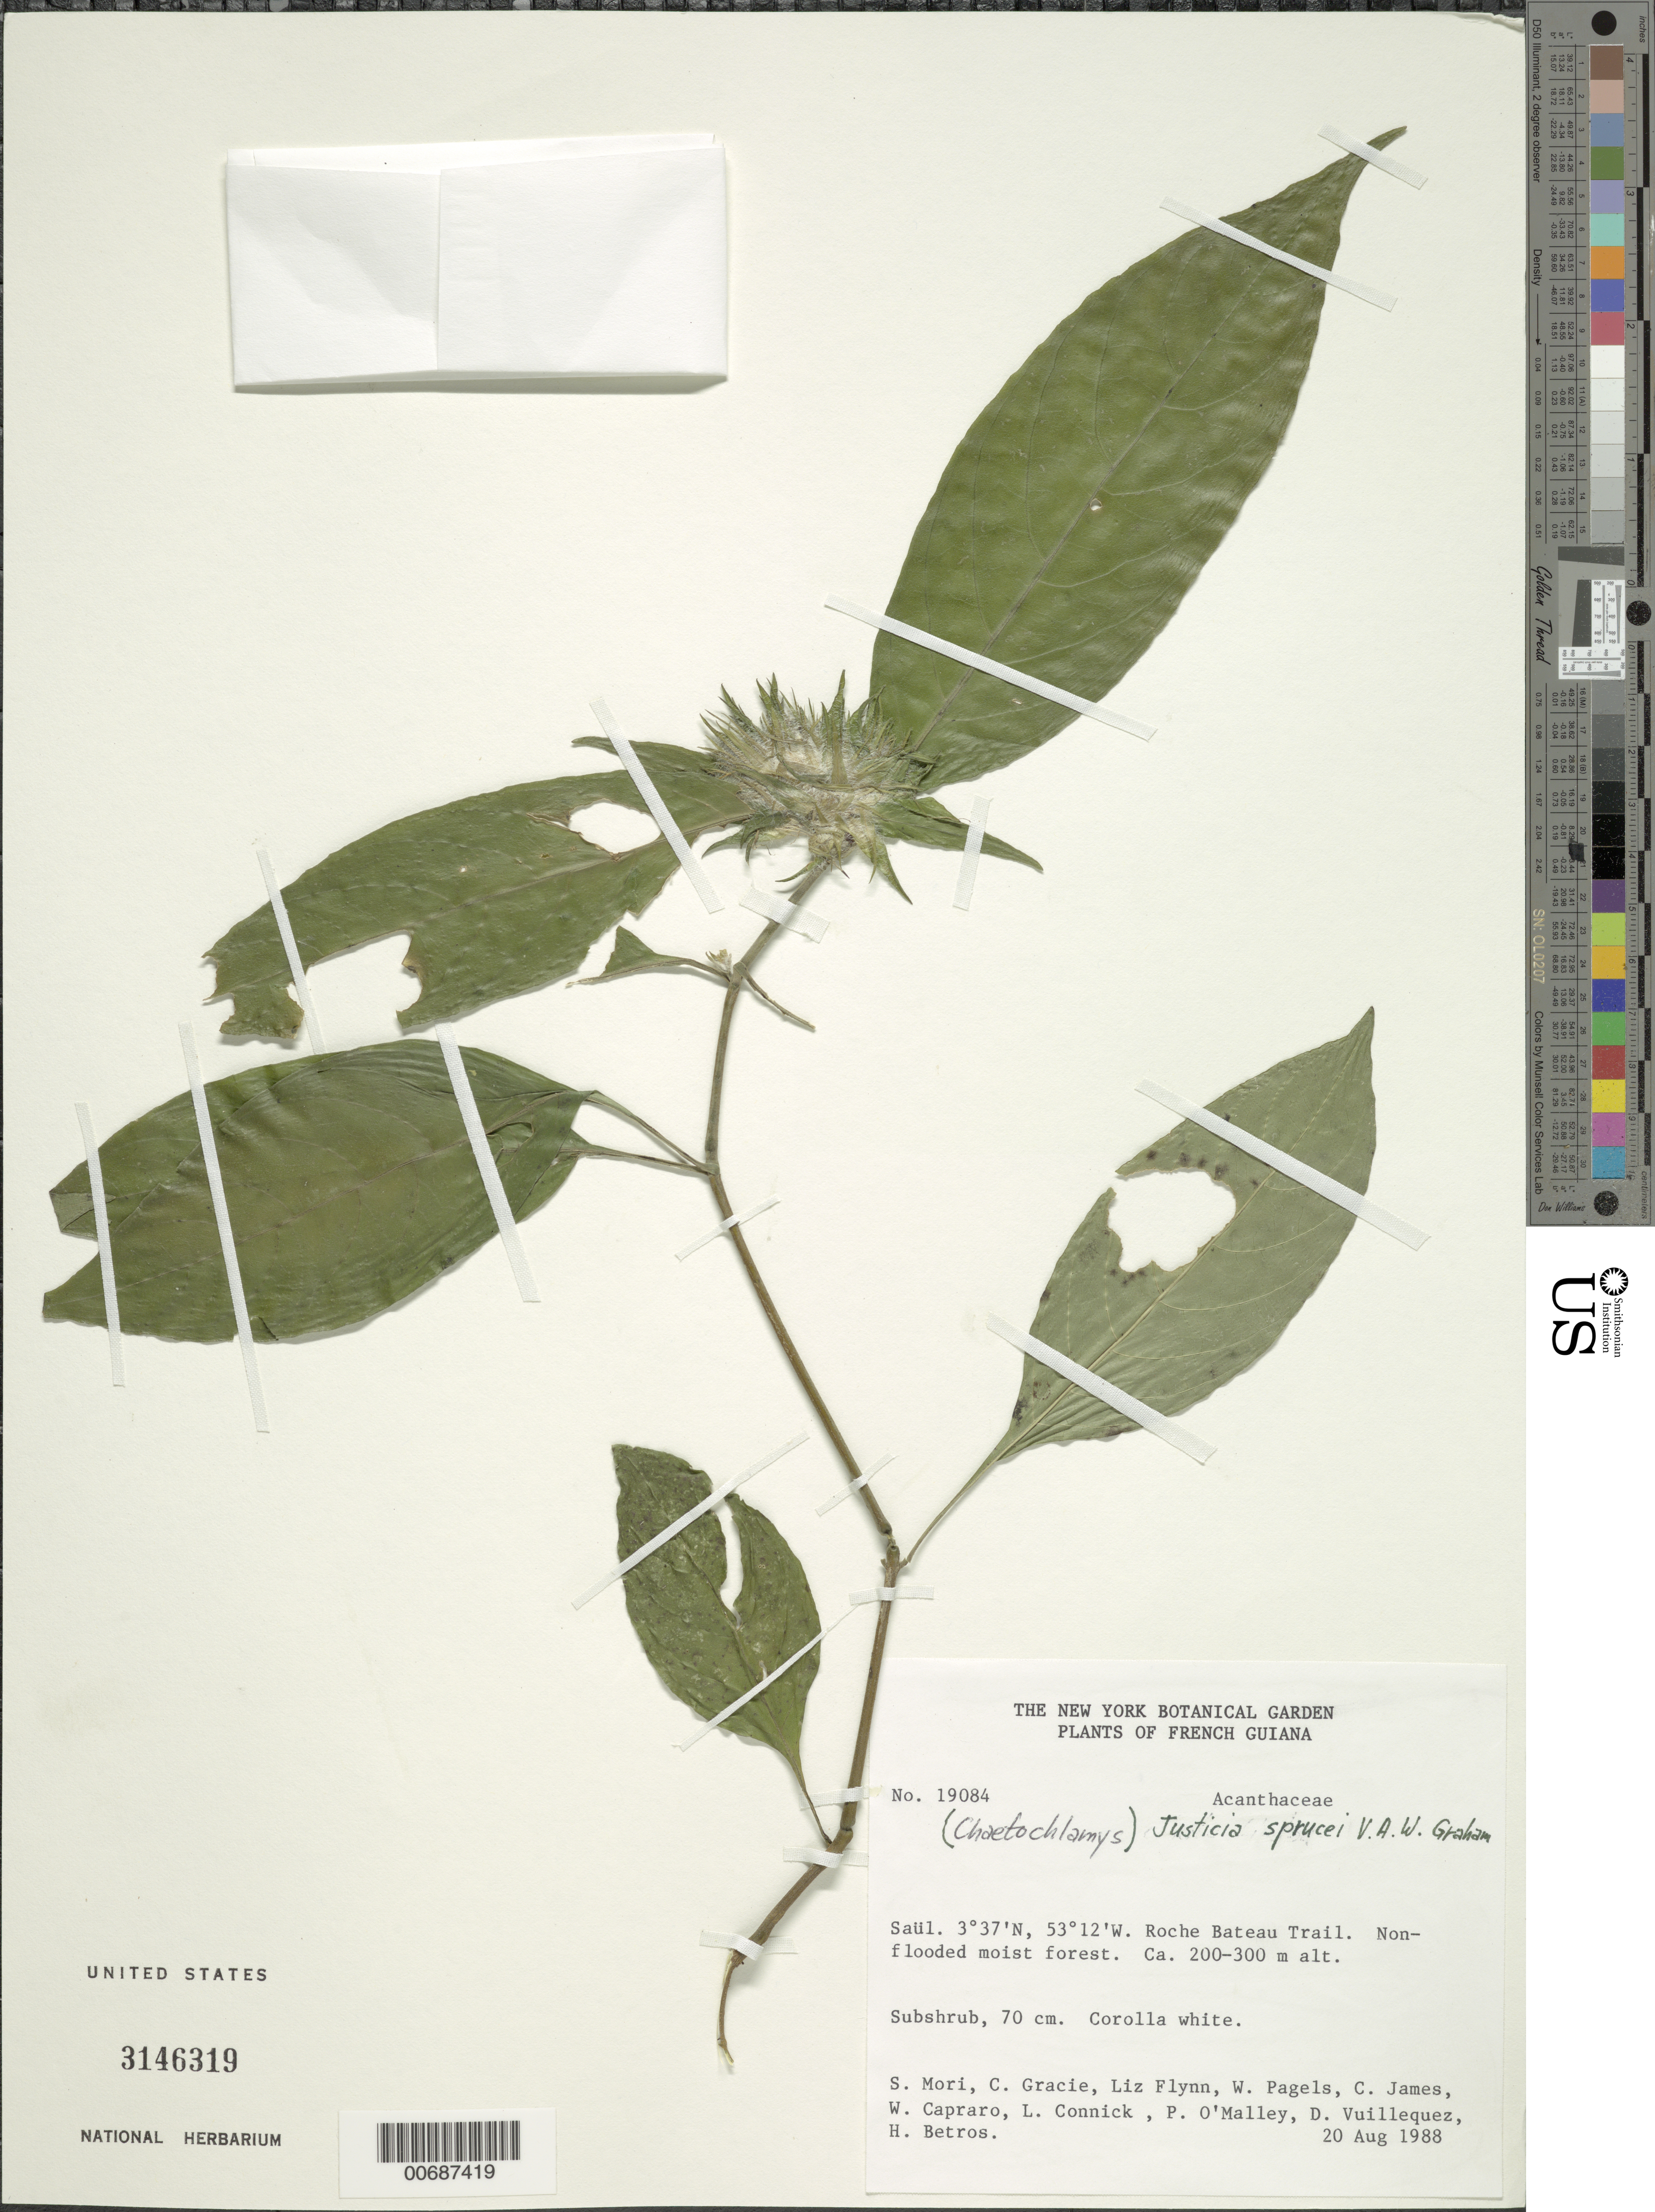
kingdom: Plantae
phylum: Tracheophyta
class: Magnoliopsida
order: Lamiales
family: Acanthaceae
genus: Justicia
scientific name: Justicia sprucei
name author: V.A.W. Graham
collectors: S. Mori, C. A. Gracie, L. Flynn, W. Pagels, C. James, W. Capraro & L. Connick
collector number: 19084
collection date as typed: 20-Aug-88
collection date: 1988-08-20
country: French Guiana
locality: Saül, Roche Bateau Trail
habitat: Flooded moist forest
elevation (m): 200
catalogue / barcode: US 3146319